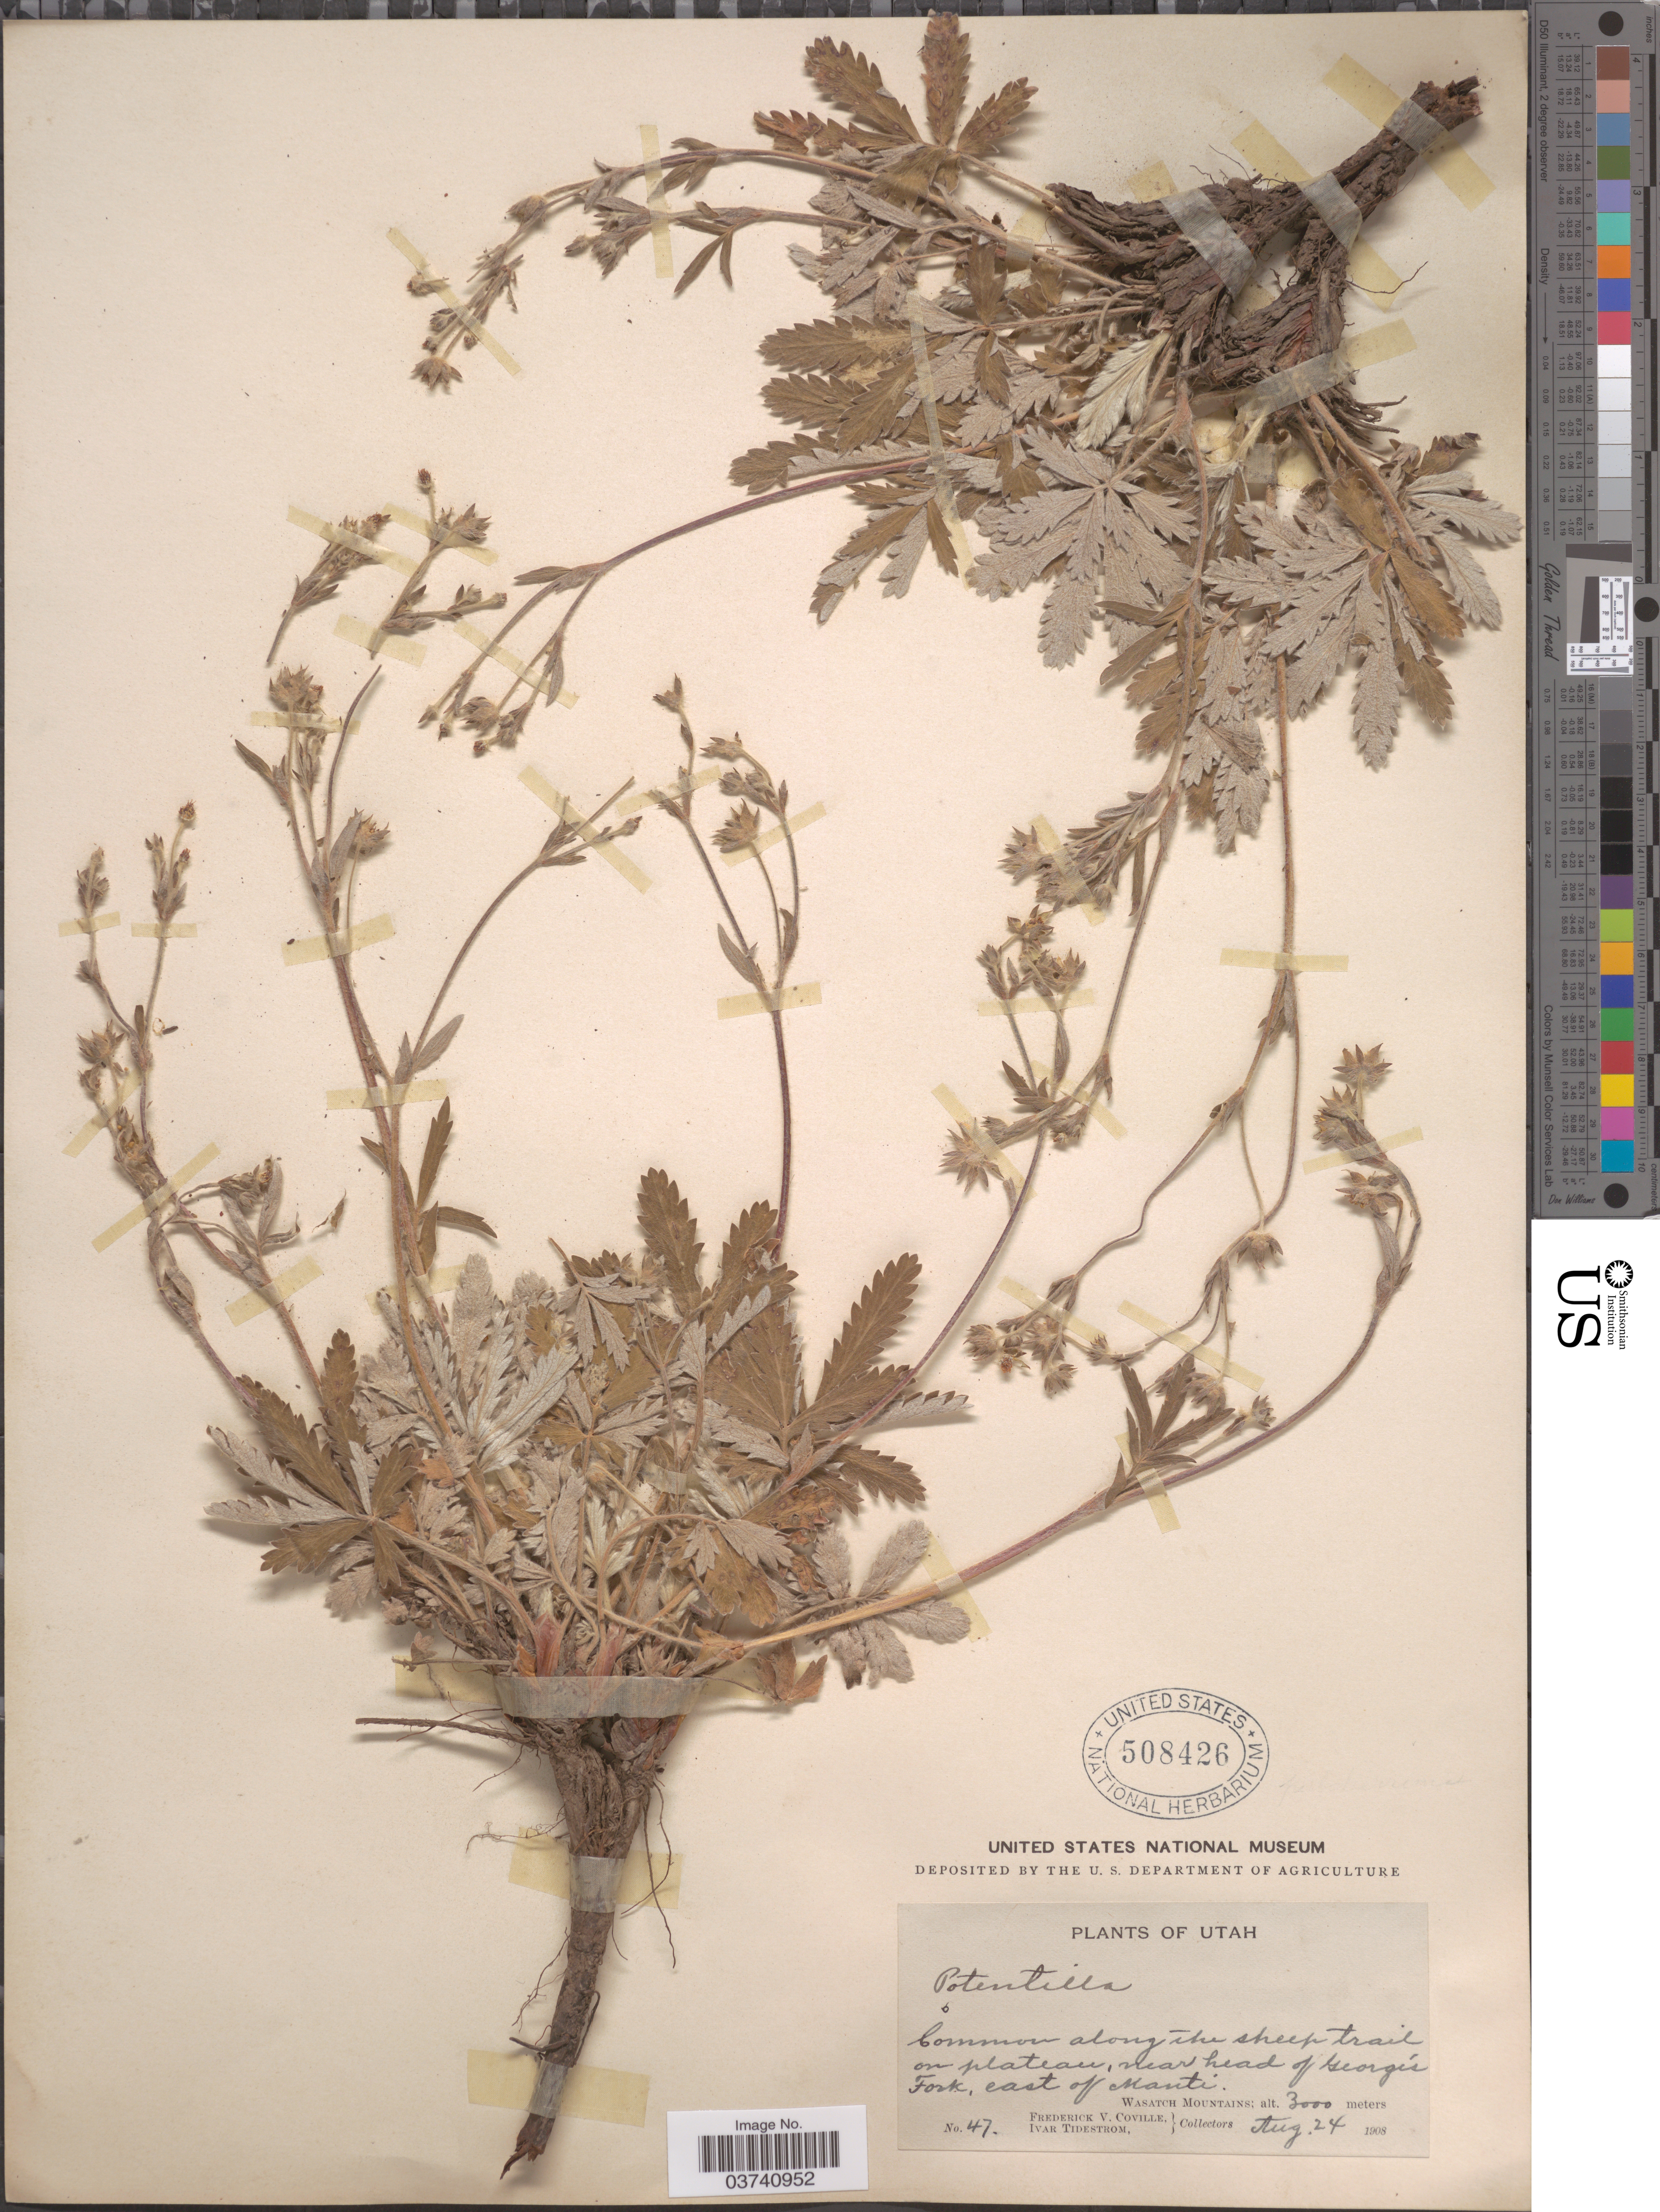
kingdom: Plantae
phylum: Tracheophyta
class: Magnoliopsida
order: Rosales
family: Rosaceae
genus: Potentilla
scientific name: Potentilla sp.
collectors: F. V. Coville & I. F. Tidestrom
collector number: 47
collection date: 1908-08-24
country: United States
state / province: Utah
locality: Along the sheep trail on plateau, near head of George's Fork, east of Manti. Wasatch Mountains.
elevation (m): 3000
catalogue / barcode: US 508426